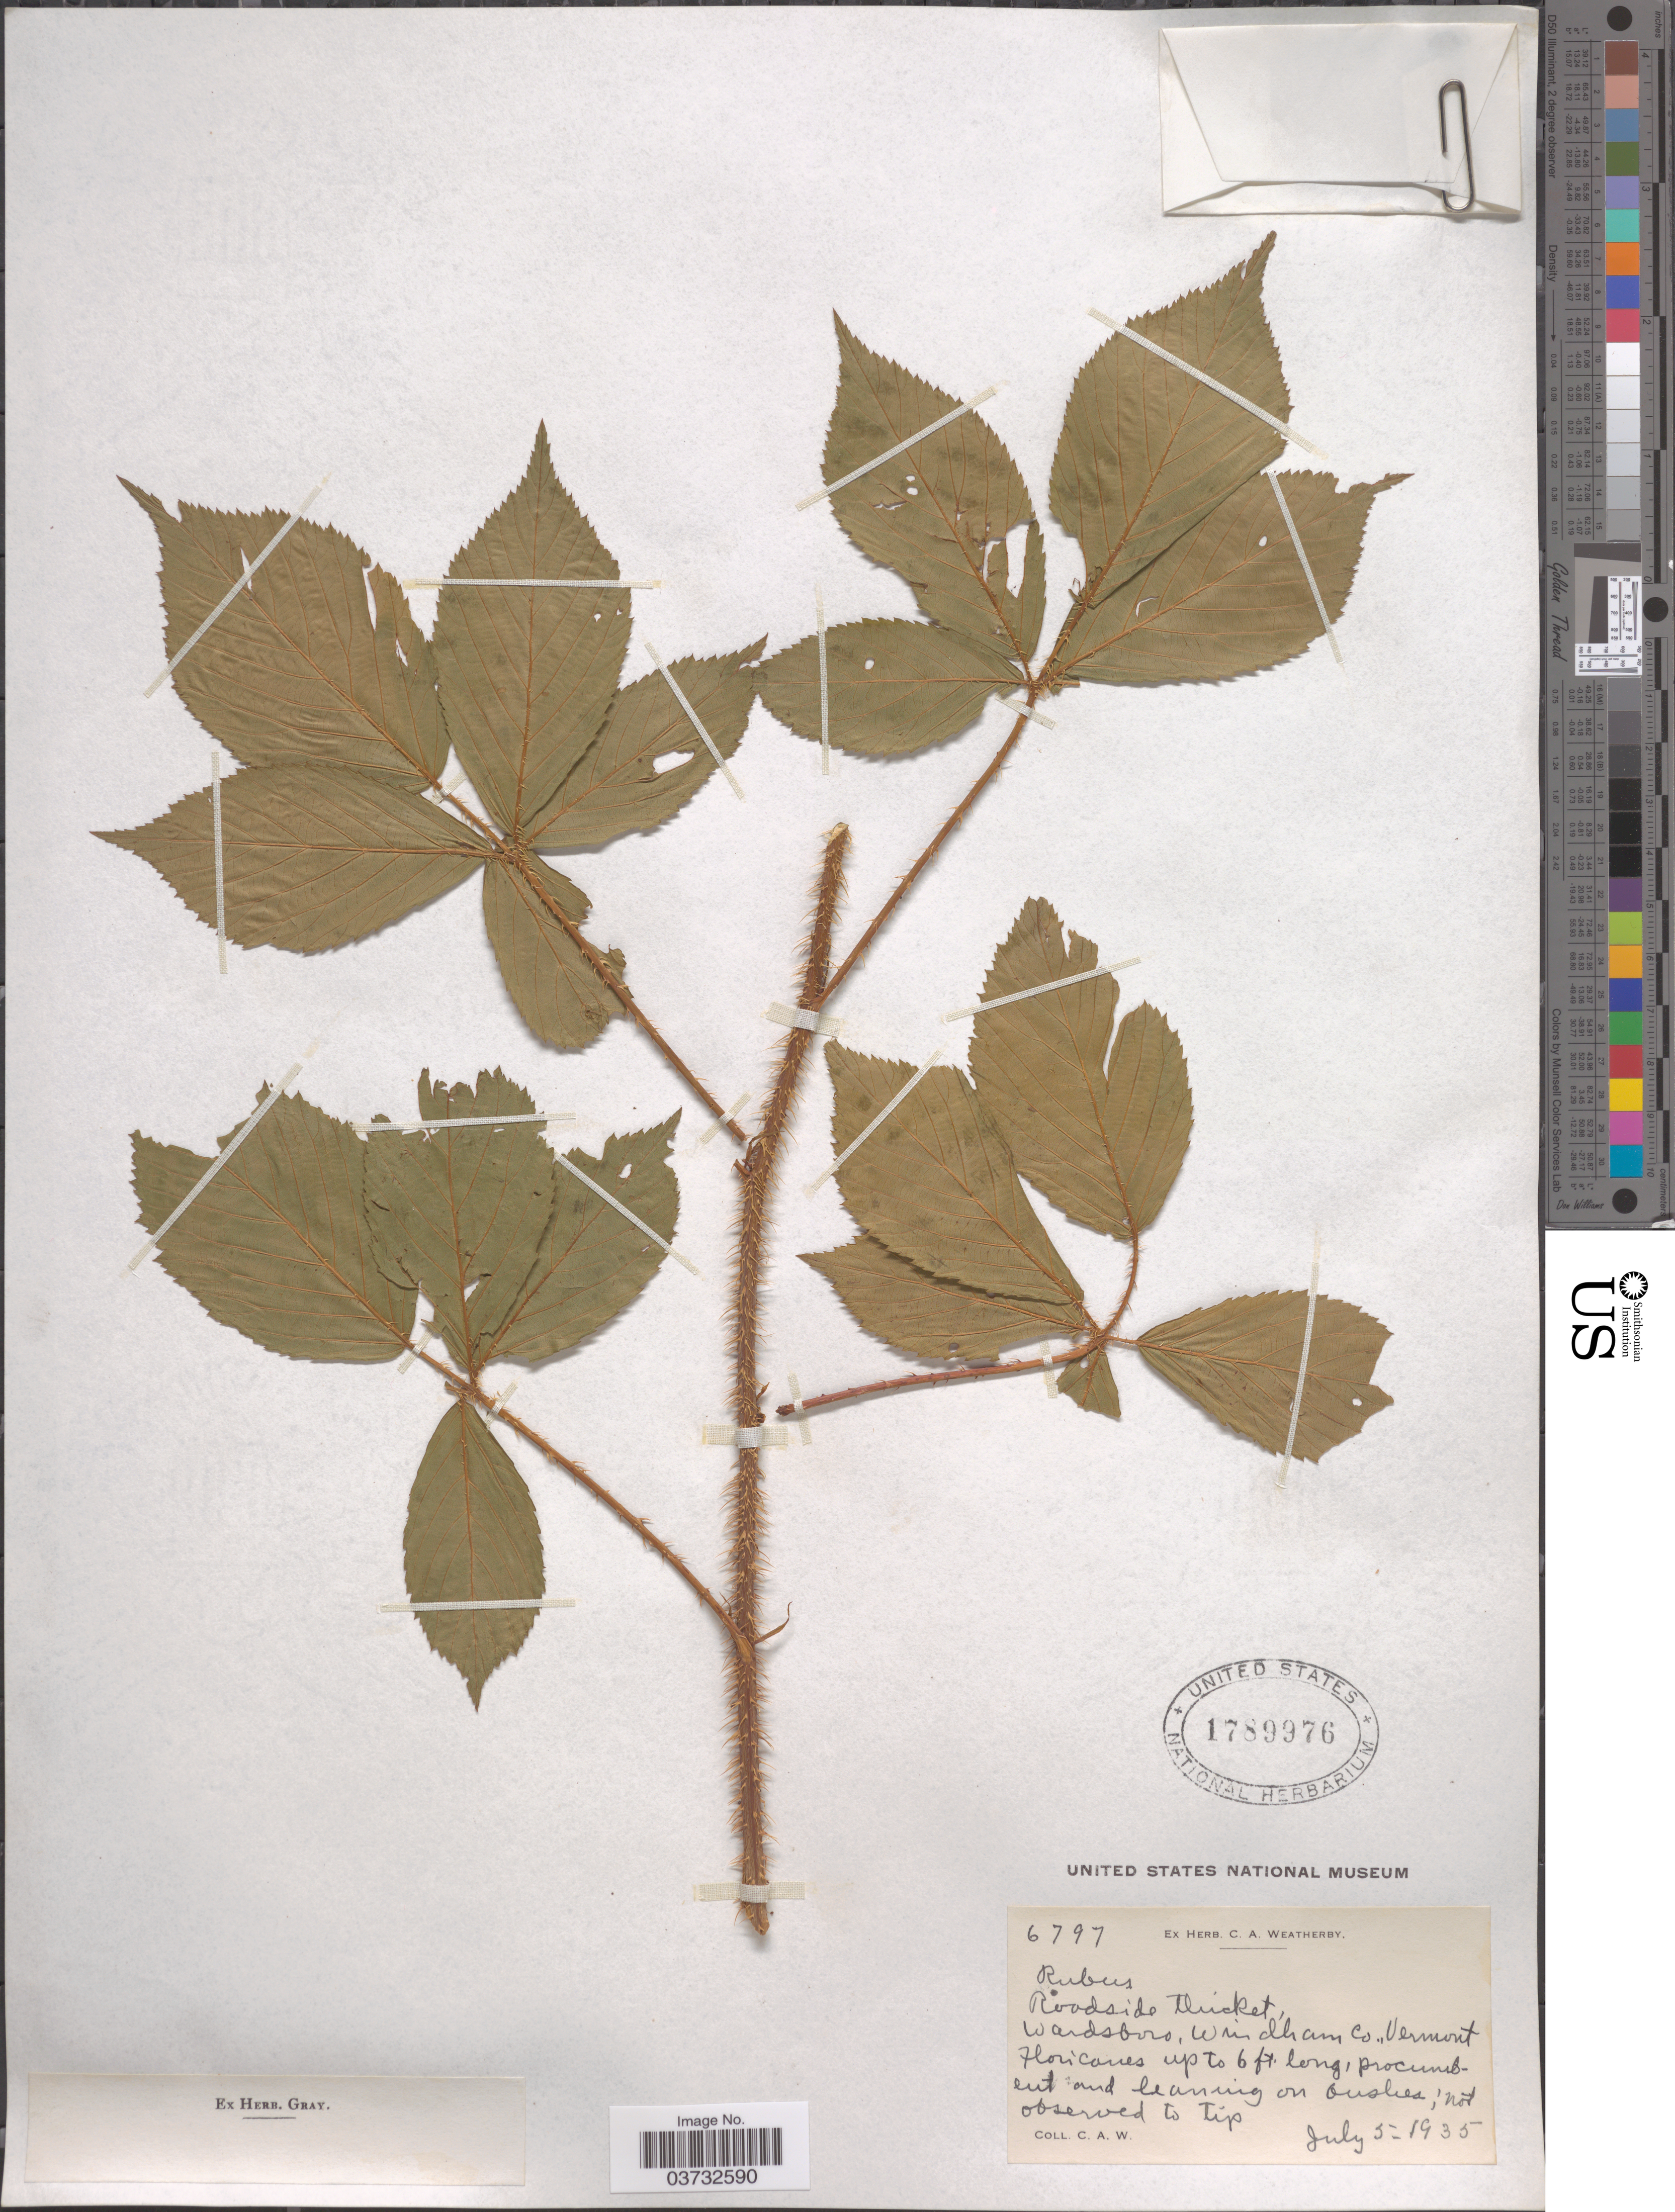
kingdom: Plantae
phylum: Tracheophyta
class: Magnoliopsida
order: Rosales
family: Rosaceae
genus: Rubus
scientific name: Rubus sp.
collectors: C. A. Weatherby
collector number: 6797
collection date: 1935-07-05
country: United States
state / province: Vermont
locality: Roadside thicket, Wardsboro, Windham Co.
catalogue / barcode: US 1789976